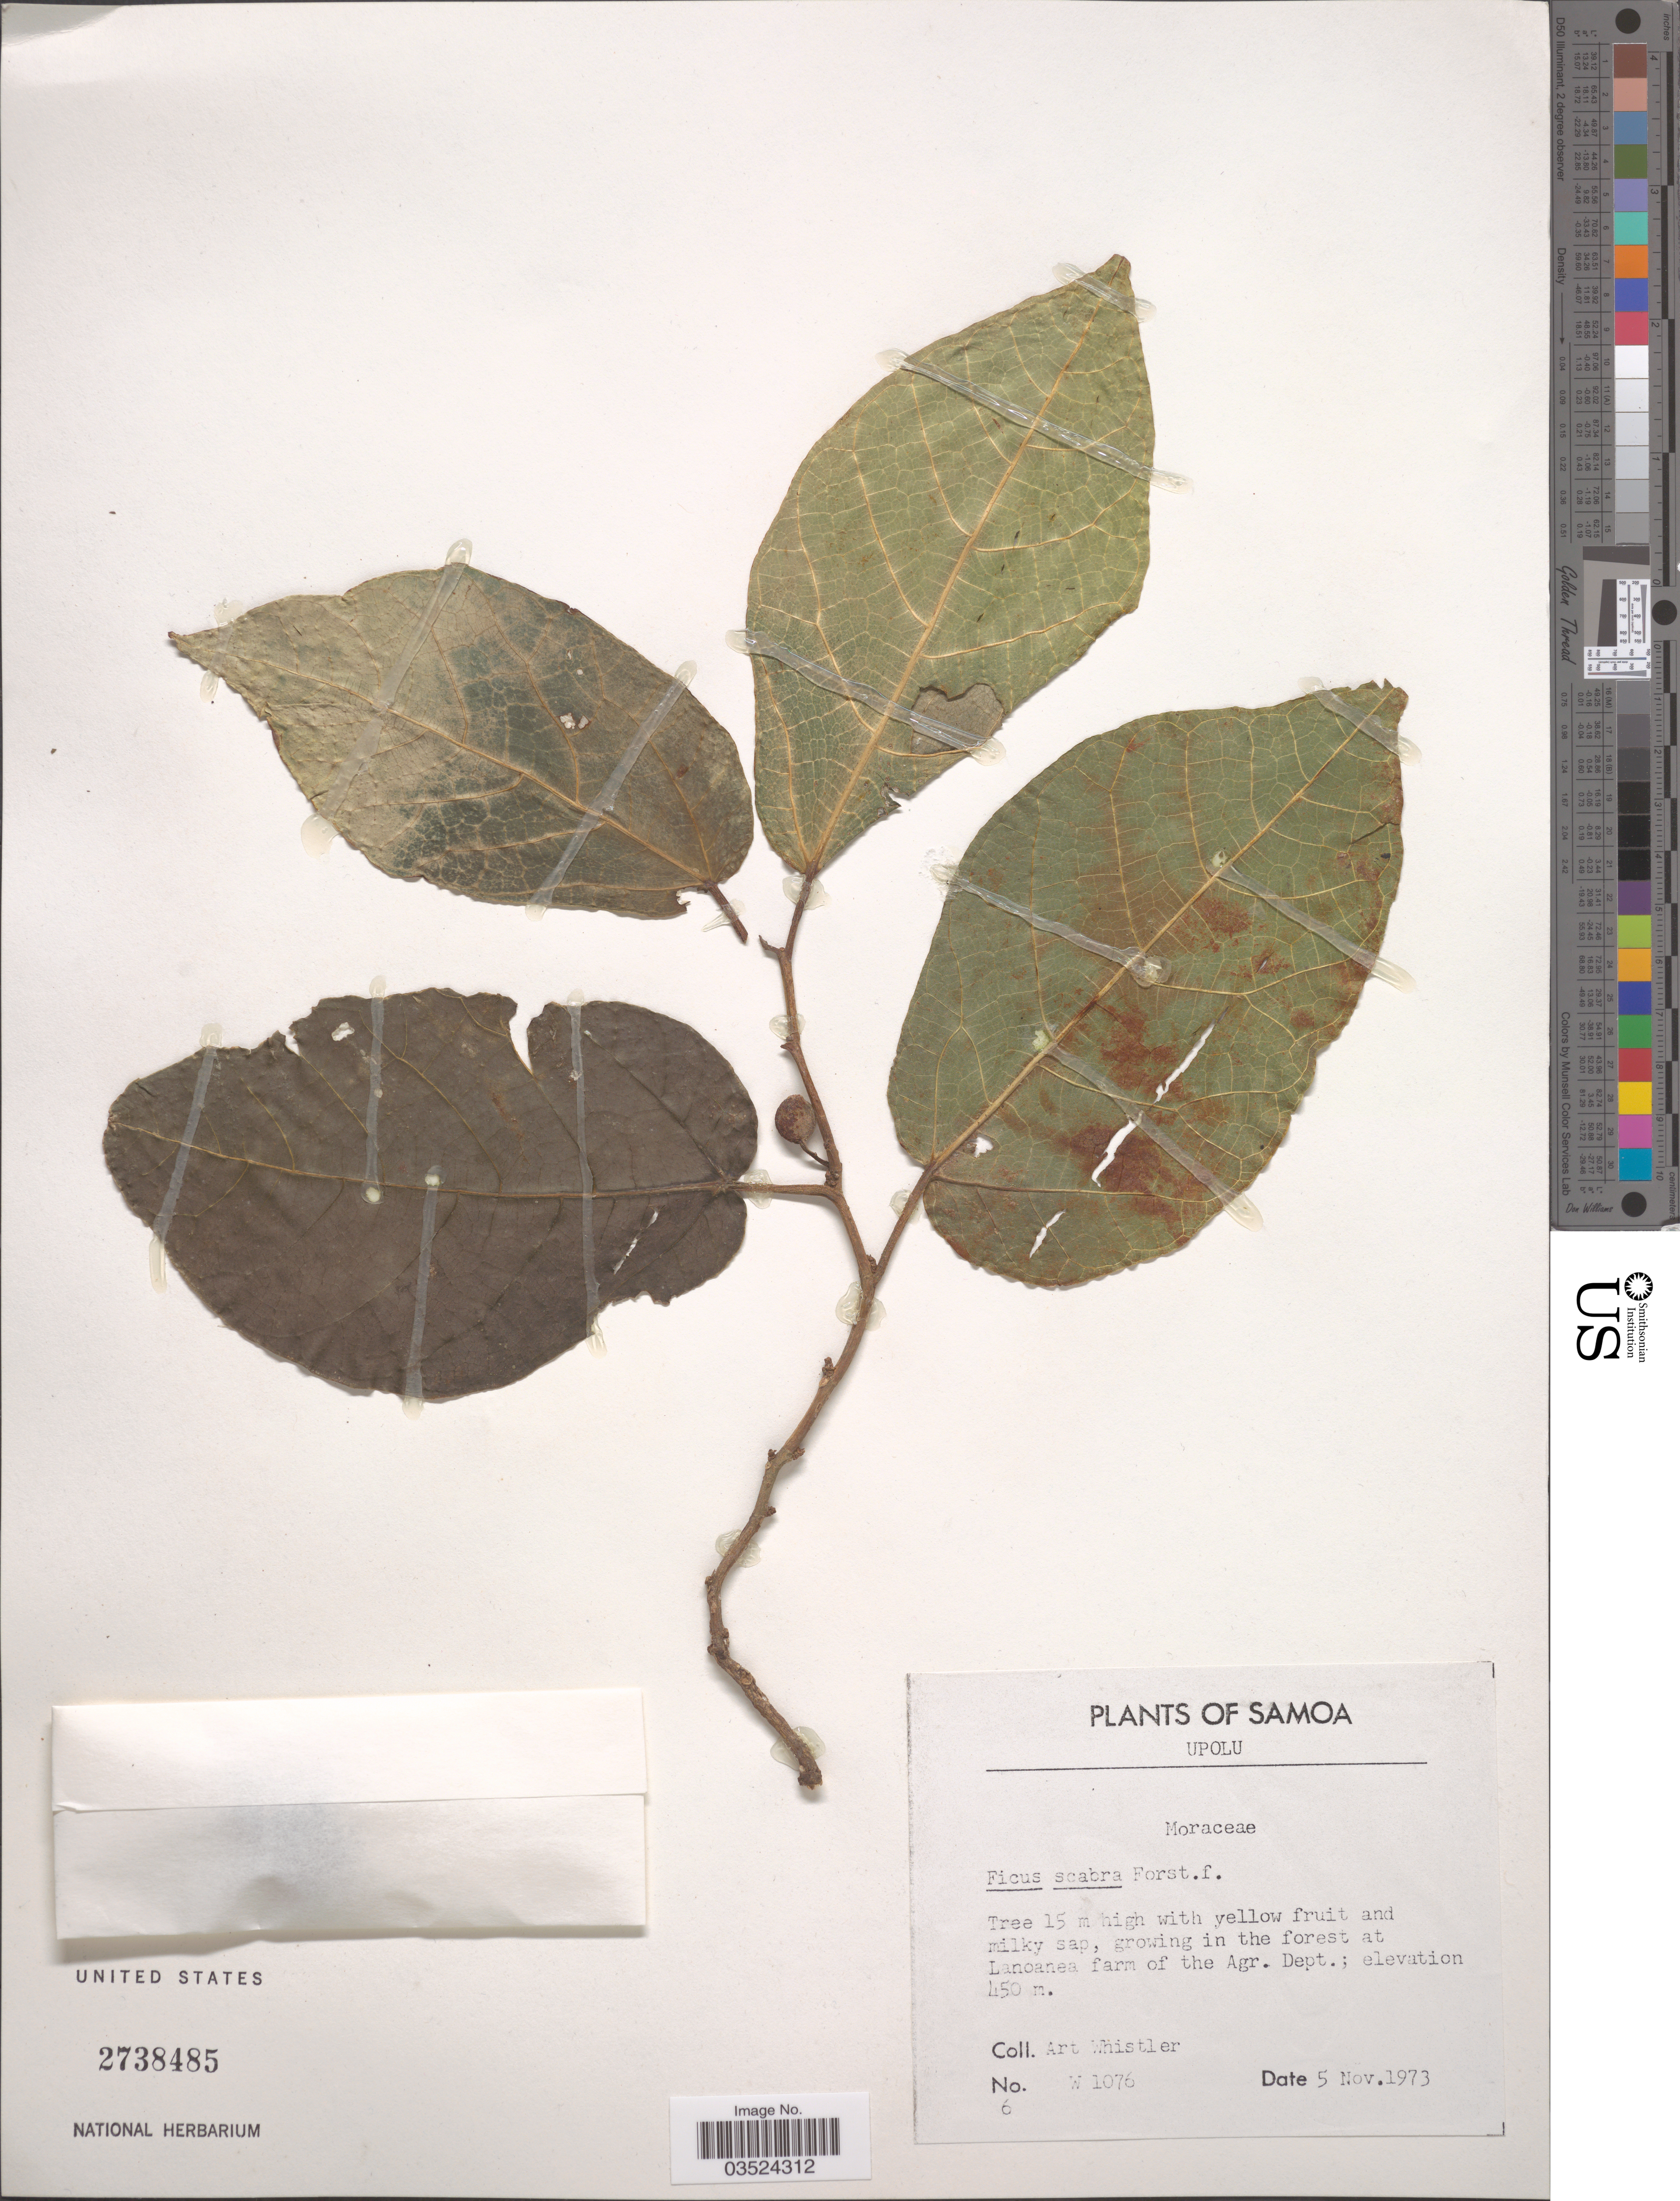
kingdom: Plantae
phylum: Tracheophyta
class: Magnoliopsida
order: Rosales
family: Moraceae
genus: Ficus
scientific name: Ficus scabra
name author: G. Forst.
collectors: A. Whistler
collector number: W 1076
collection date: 1973-11-05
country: Samoa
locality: Samoa. Upolu. Growing in the forest at Lanoanea farm of the Agr. Dept.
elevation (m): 450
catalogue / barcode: US 2738485